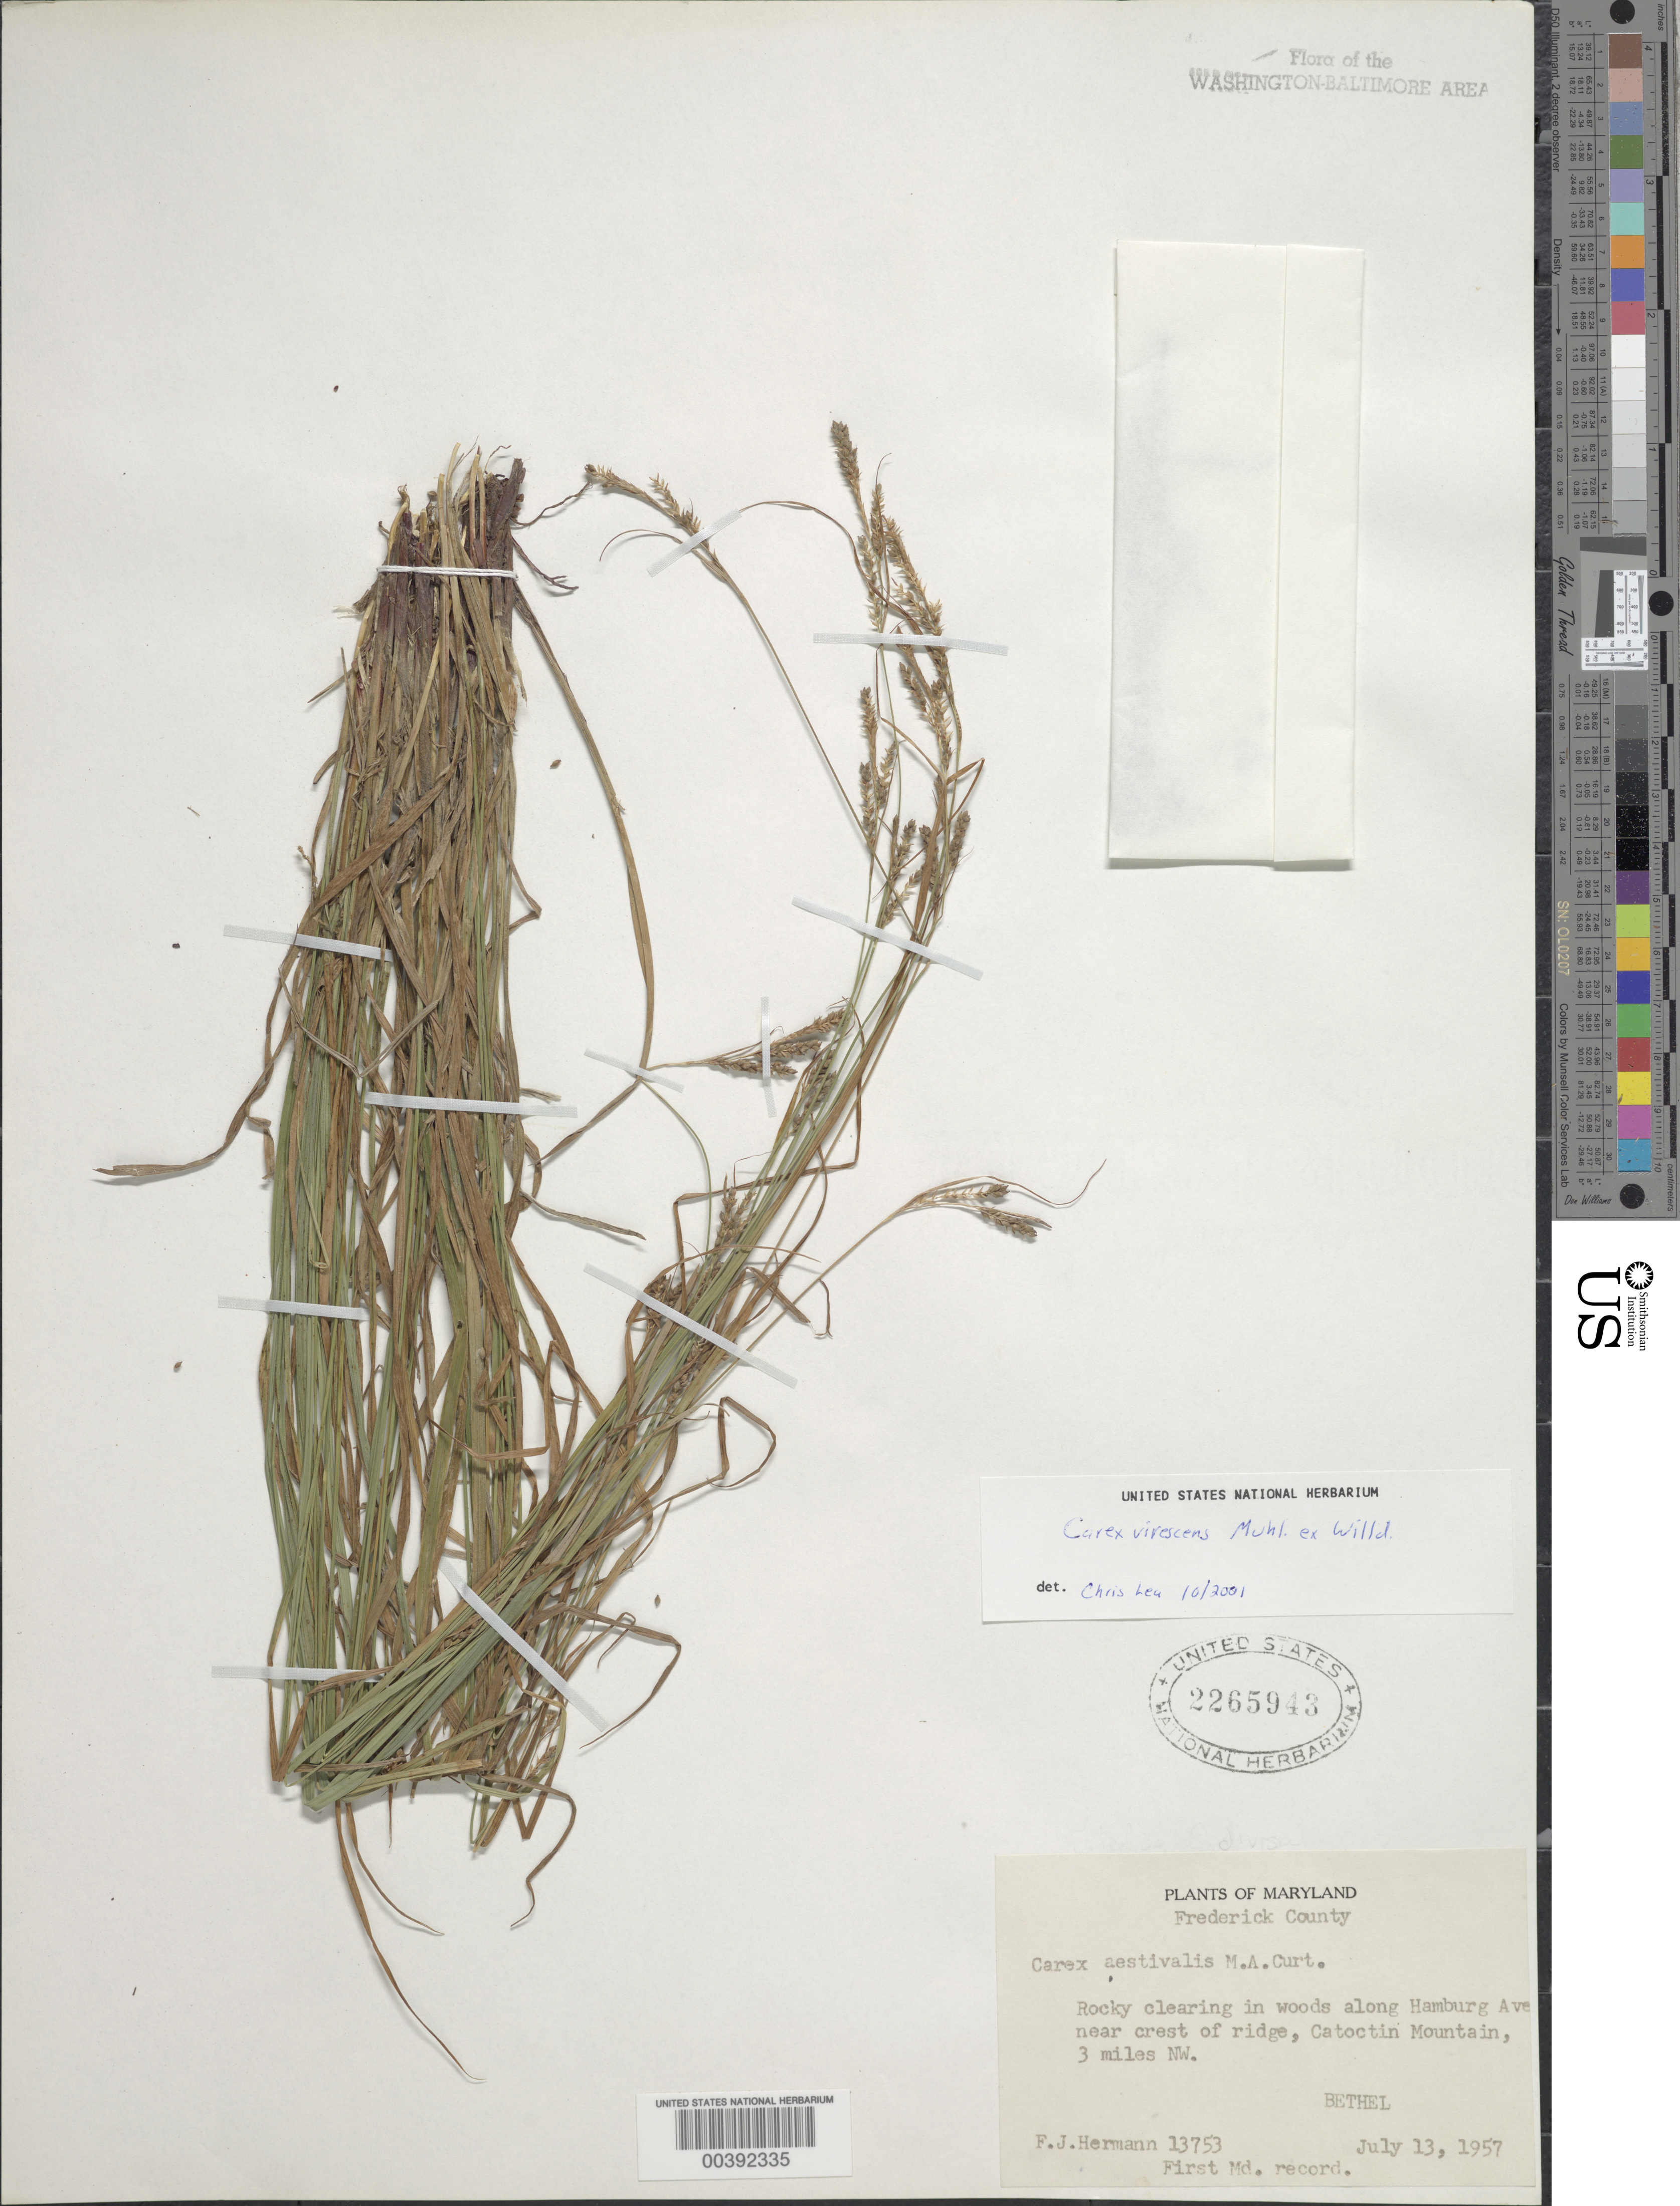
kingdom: Plantae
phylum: Tracheophyta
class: Liliopsida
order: Poales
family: Cyperaceae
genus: Carex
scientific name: Carex virescens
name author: Muhl. ex Willd.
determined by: Lea, C.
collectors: F. J. Hermann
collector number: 13753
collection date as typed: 13 Jul 1957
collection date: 1957-07-13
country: United States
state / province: Maryland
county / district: Frederick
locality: Catoctin Mountain, northwest of Bethel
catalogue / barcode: US 2265943